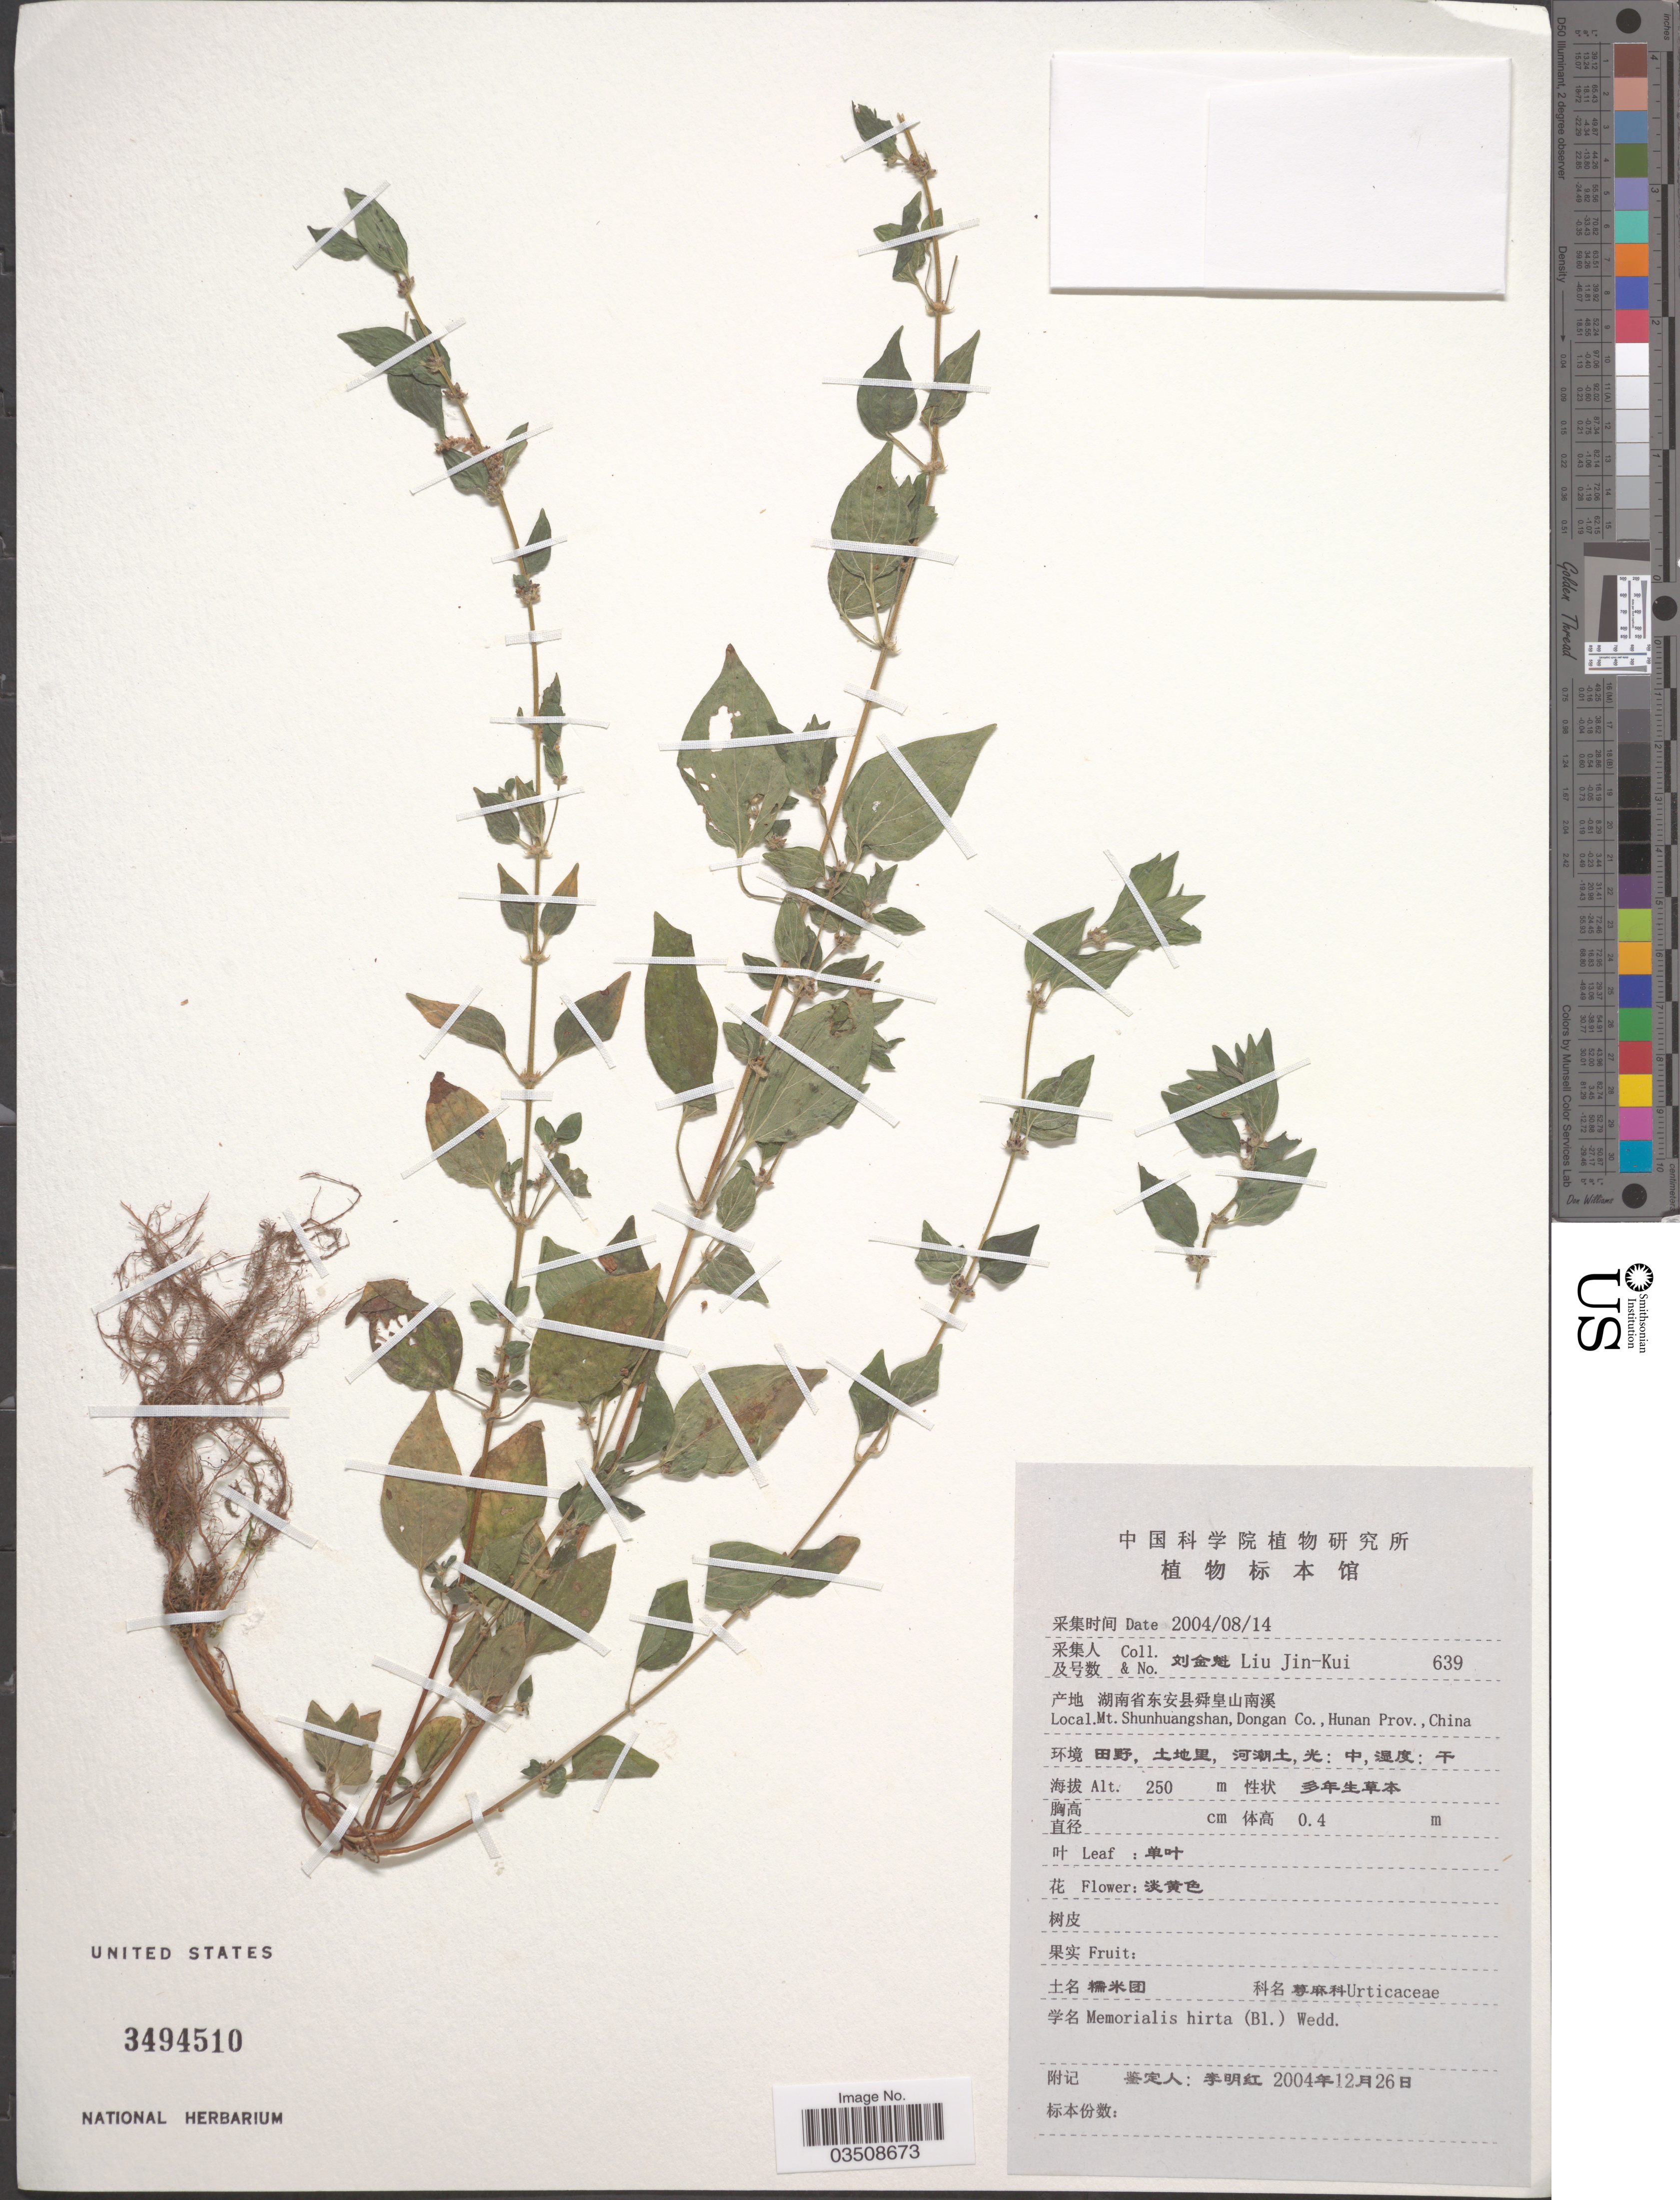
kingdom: Plantae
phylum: Tracheophyta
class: Magnoliopsida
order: Rosales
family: Urticaceae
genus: Parietaria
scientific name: Parietaria sp.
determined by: Strong, Mark T., (BOT), Smithsonian Institution - National Museum of Natural History (UNITED STATES)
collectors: Liu Jin-Kui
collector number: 639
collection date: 2004-08-14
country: China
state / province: Hunan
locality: Mt. Shunhuangshan, Dongan Co.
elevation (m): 250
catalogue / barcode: US 3494510